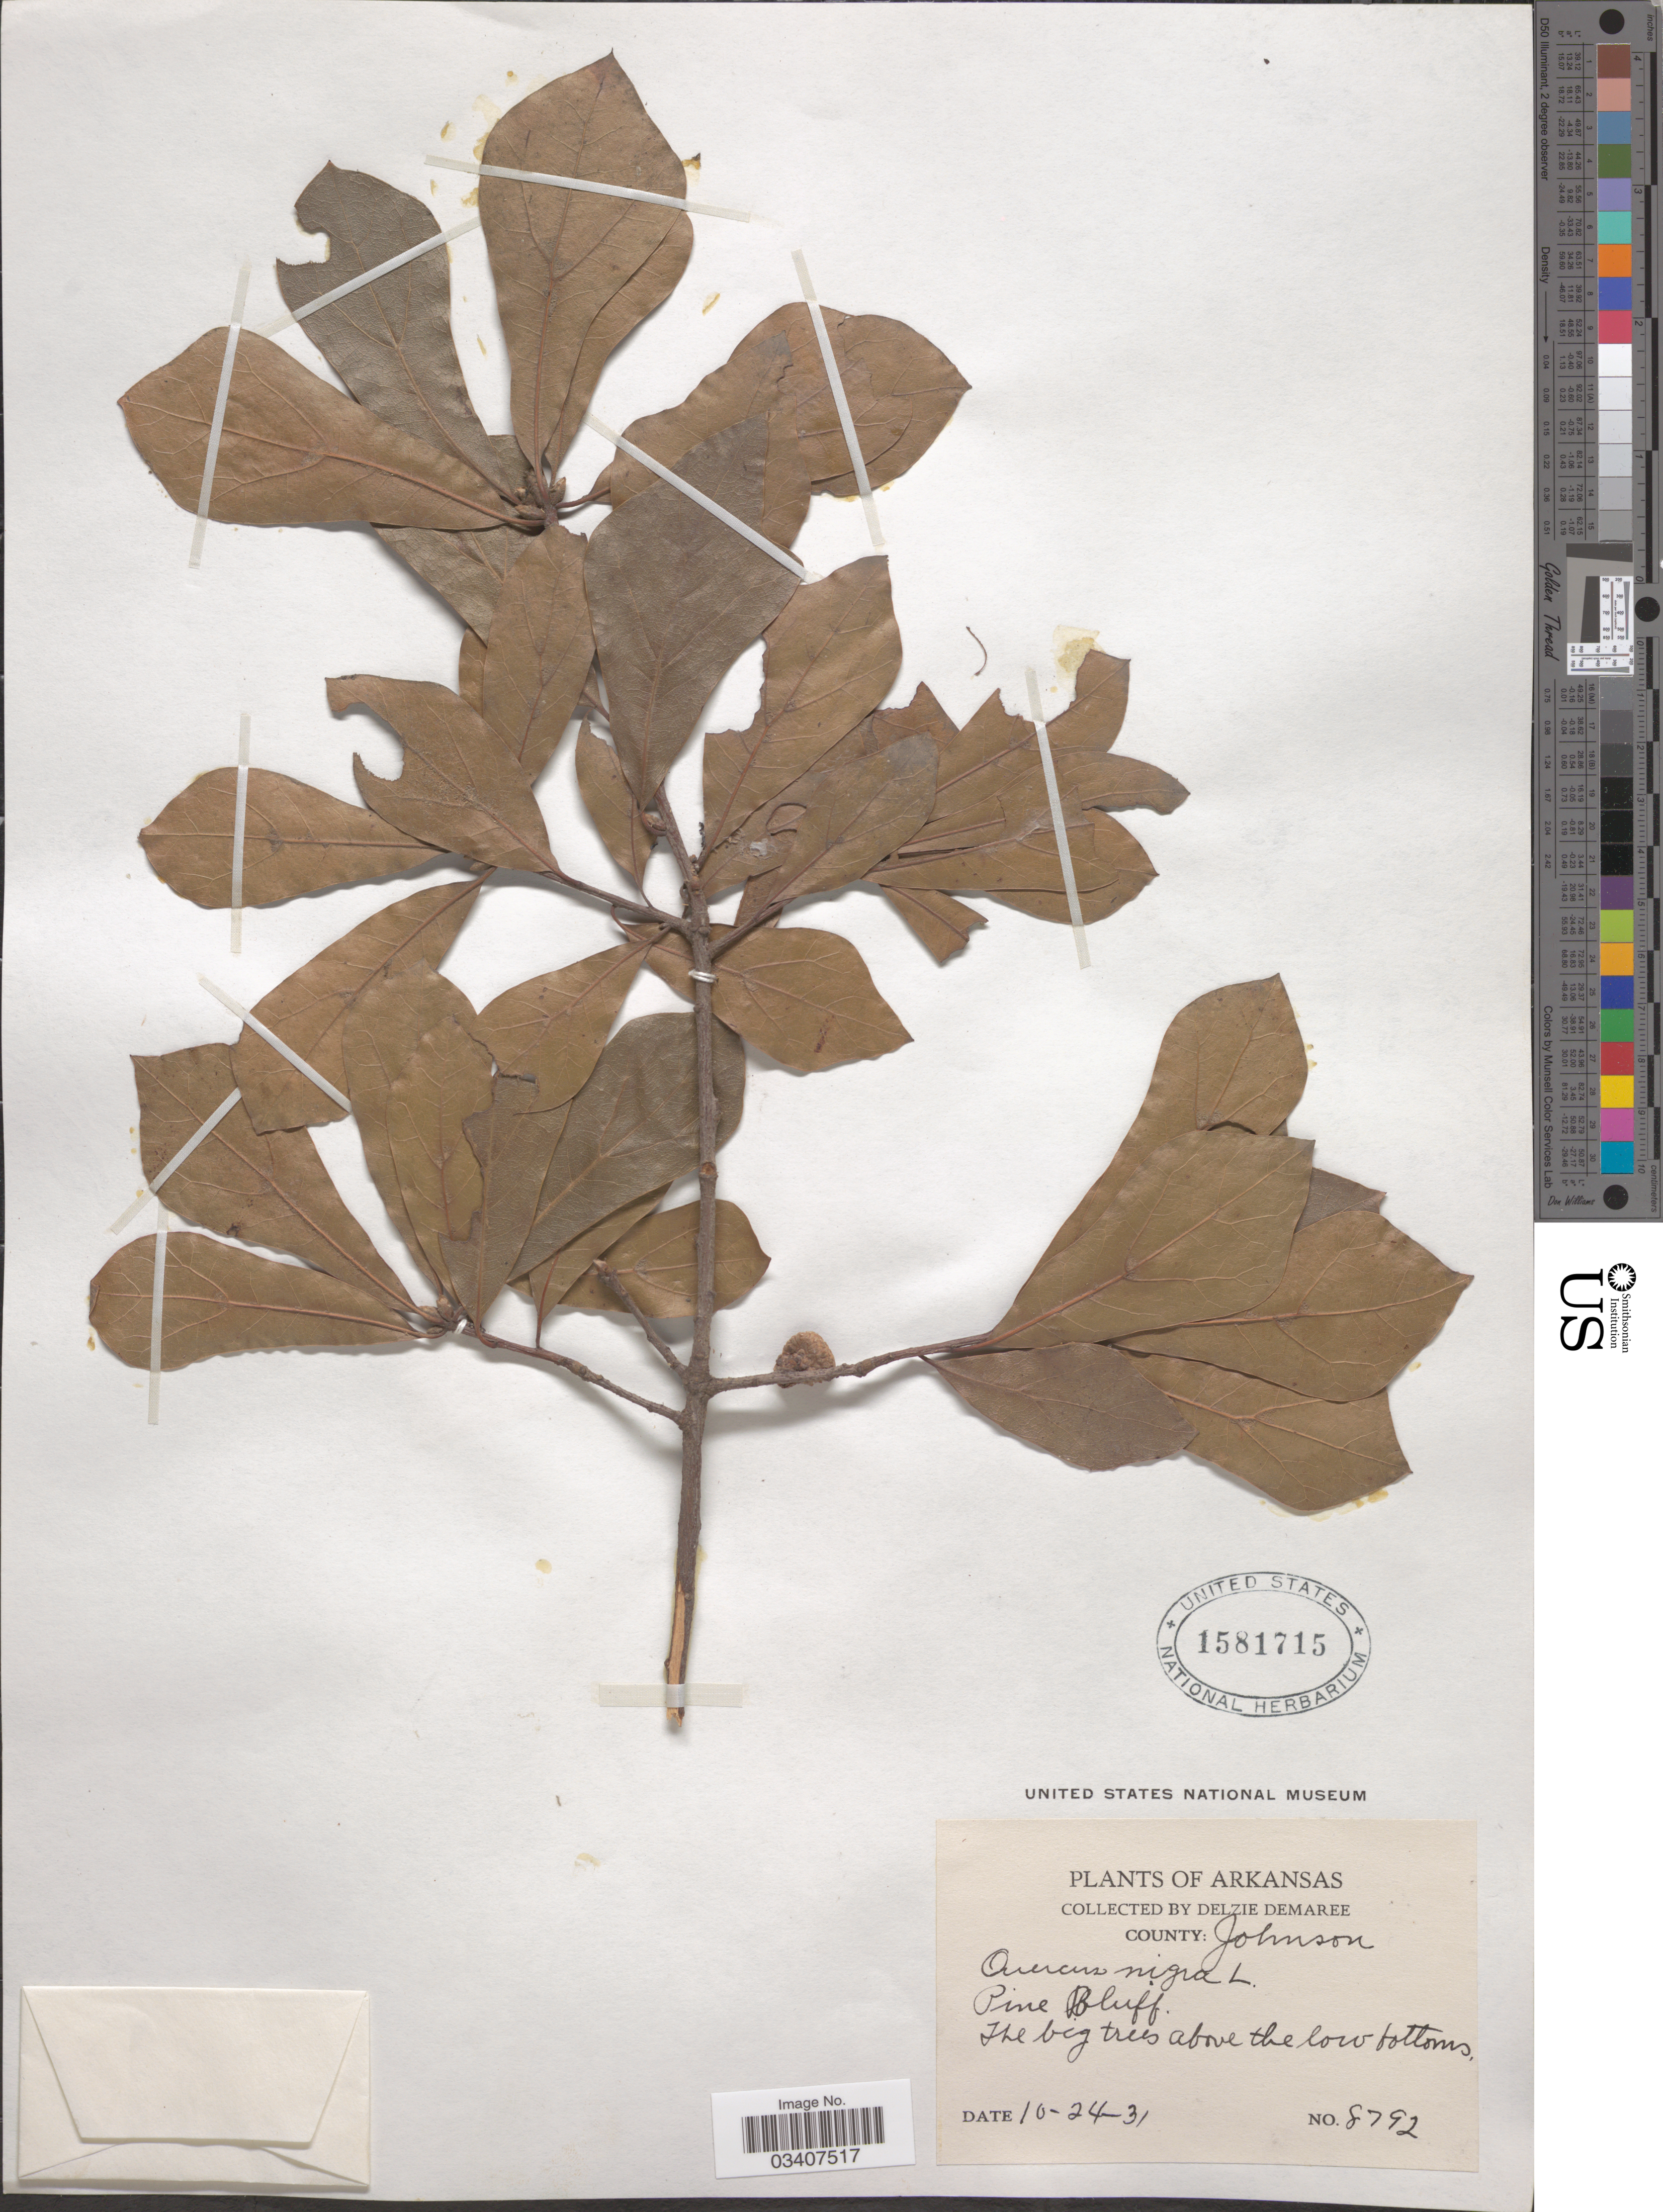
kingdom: Plantae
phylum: Tracheophyta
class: Magnoliopsida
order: Fagales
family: Fagaceae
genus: Quercus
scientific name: Quercus nigra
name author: L.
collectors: D. Demaree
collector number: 8792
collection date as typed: Transcribed d/m/y: 24/10/31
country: United States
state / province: Arkansas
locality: County: Johnson. Pine Bluff. The big trees above the low bottoms.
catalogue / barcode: US 1581715